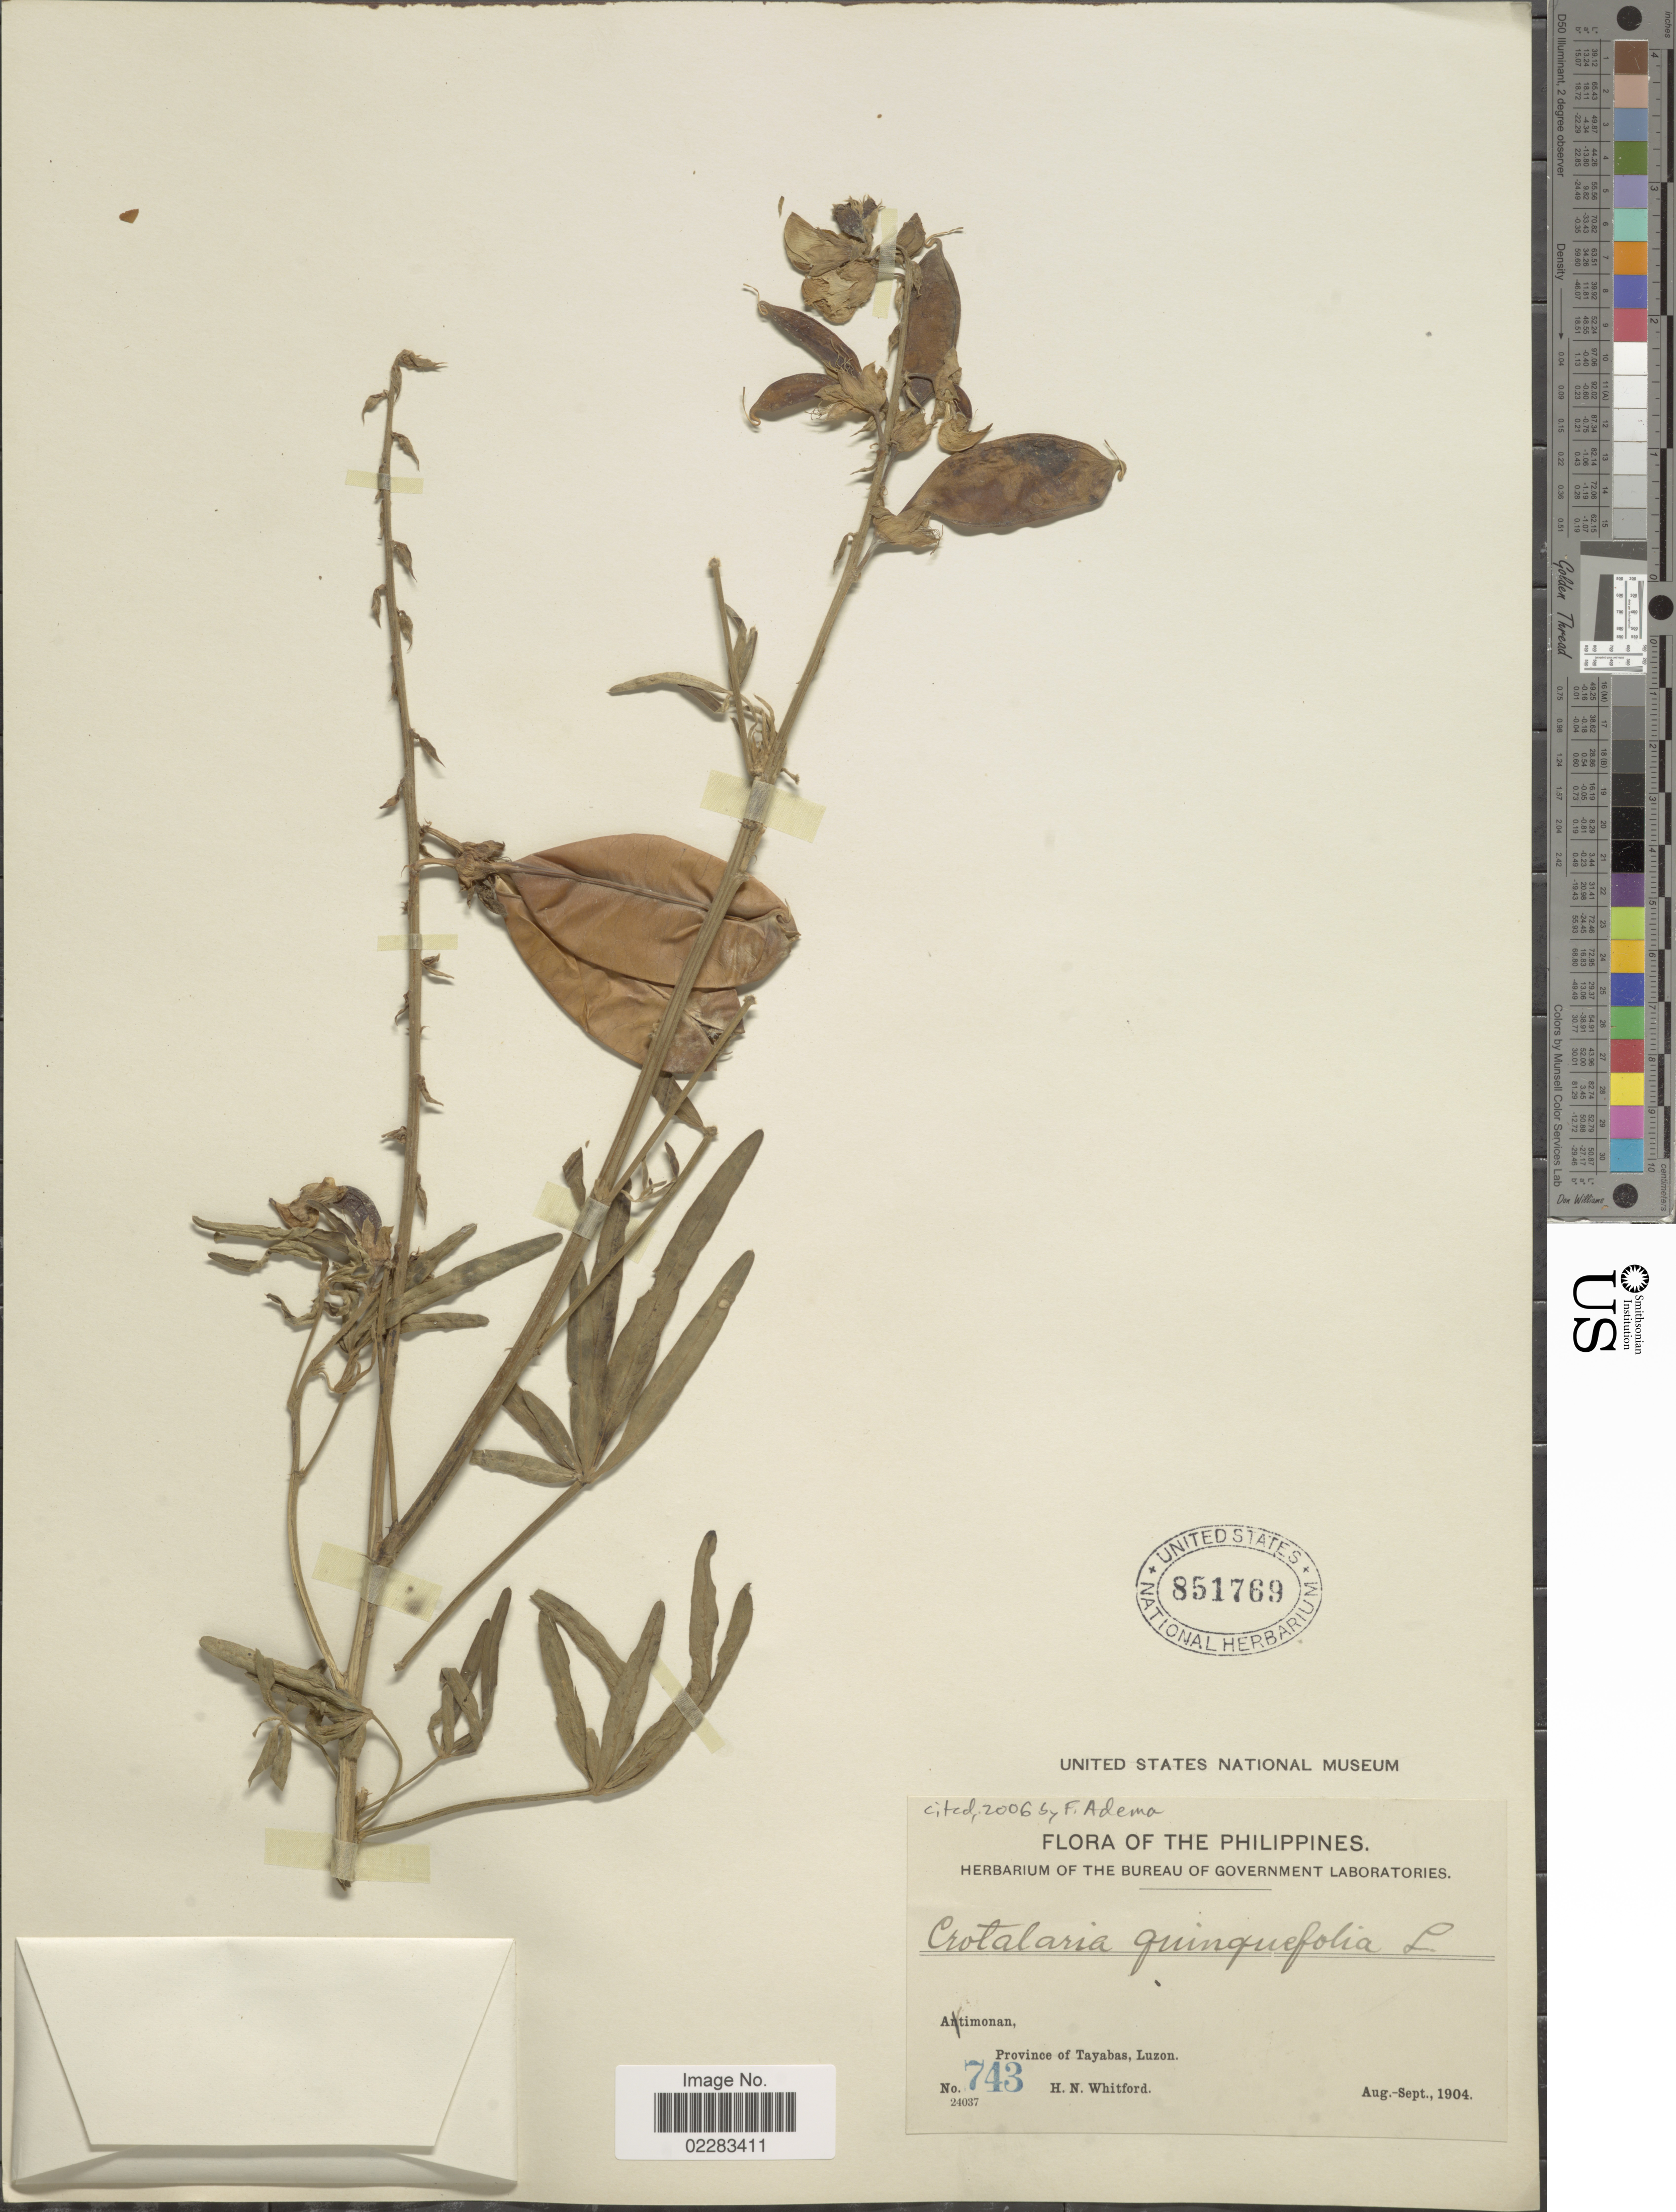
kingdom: Plantae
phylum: Tracheophyta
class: Magnoliopsida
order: Fabales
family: Fabaceae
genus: Crotalaria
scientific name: Crotalaria quinquefolia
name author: L.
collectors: H. N. Whitford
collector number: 743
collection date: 1904-08/1904-09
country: Philippines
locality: Atimonan, Province of Tayabas, Luzon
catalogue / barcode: US 851769